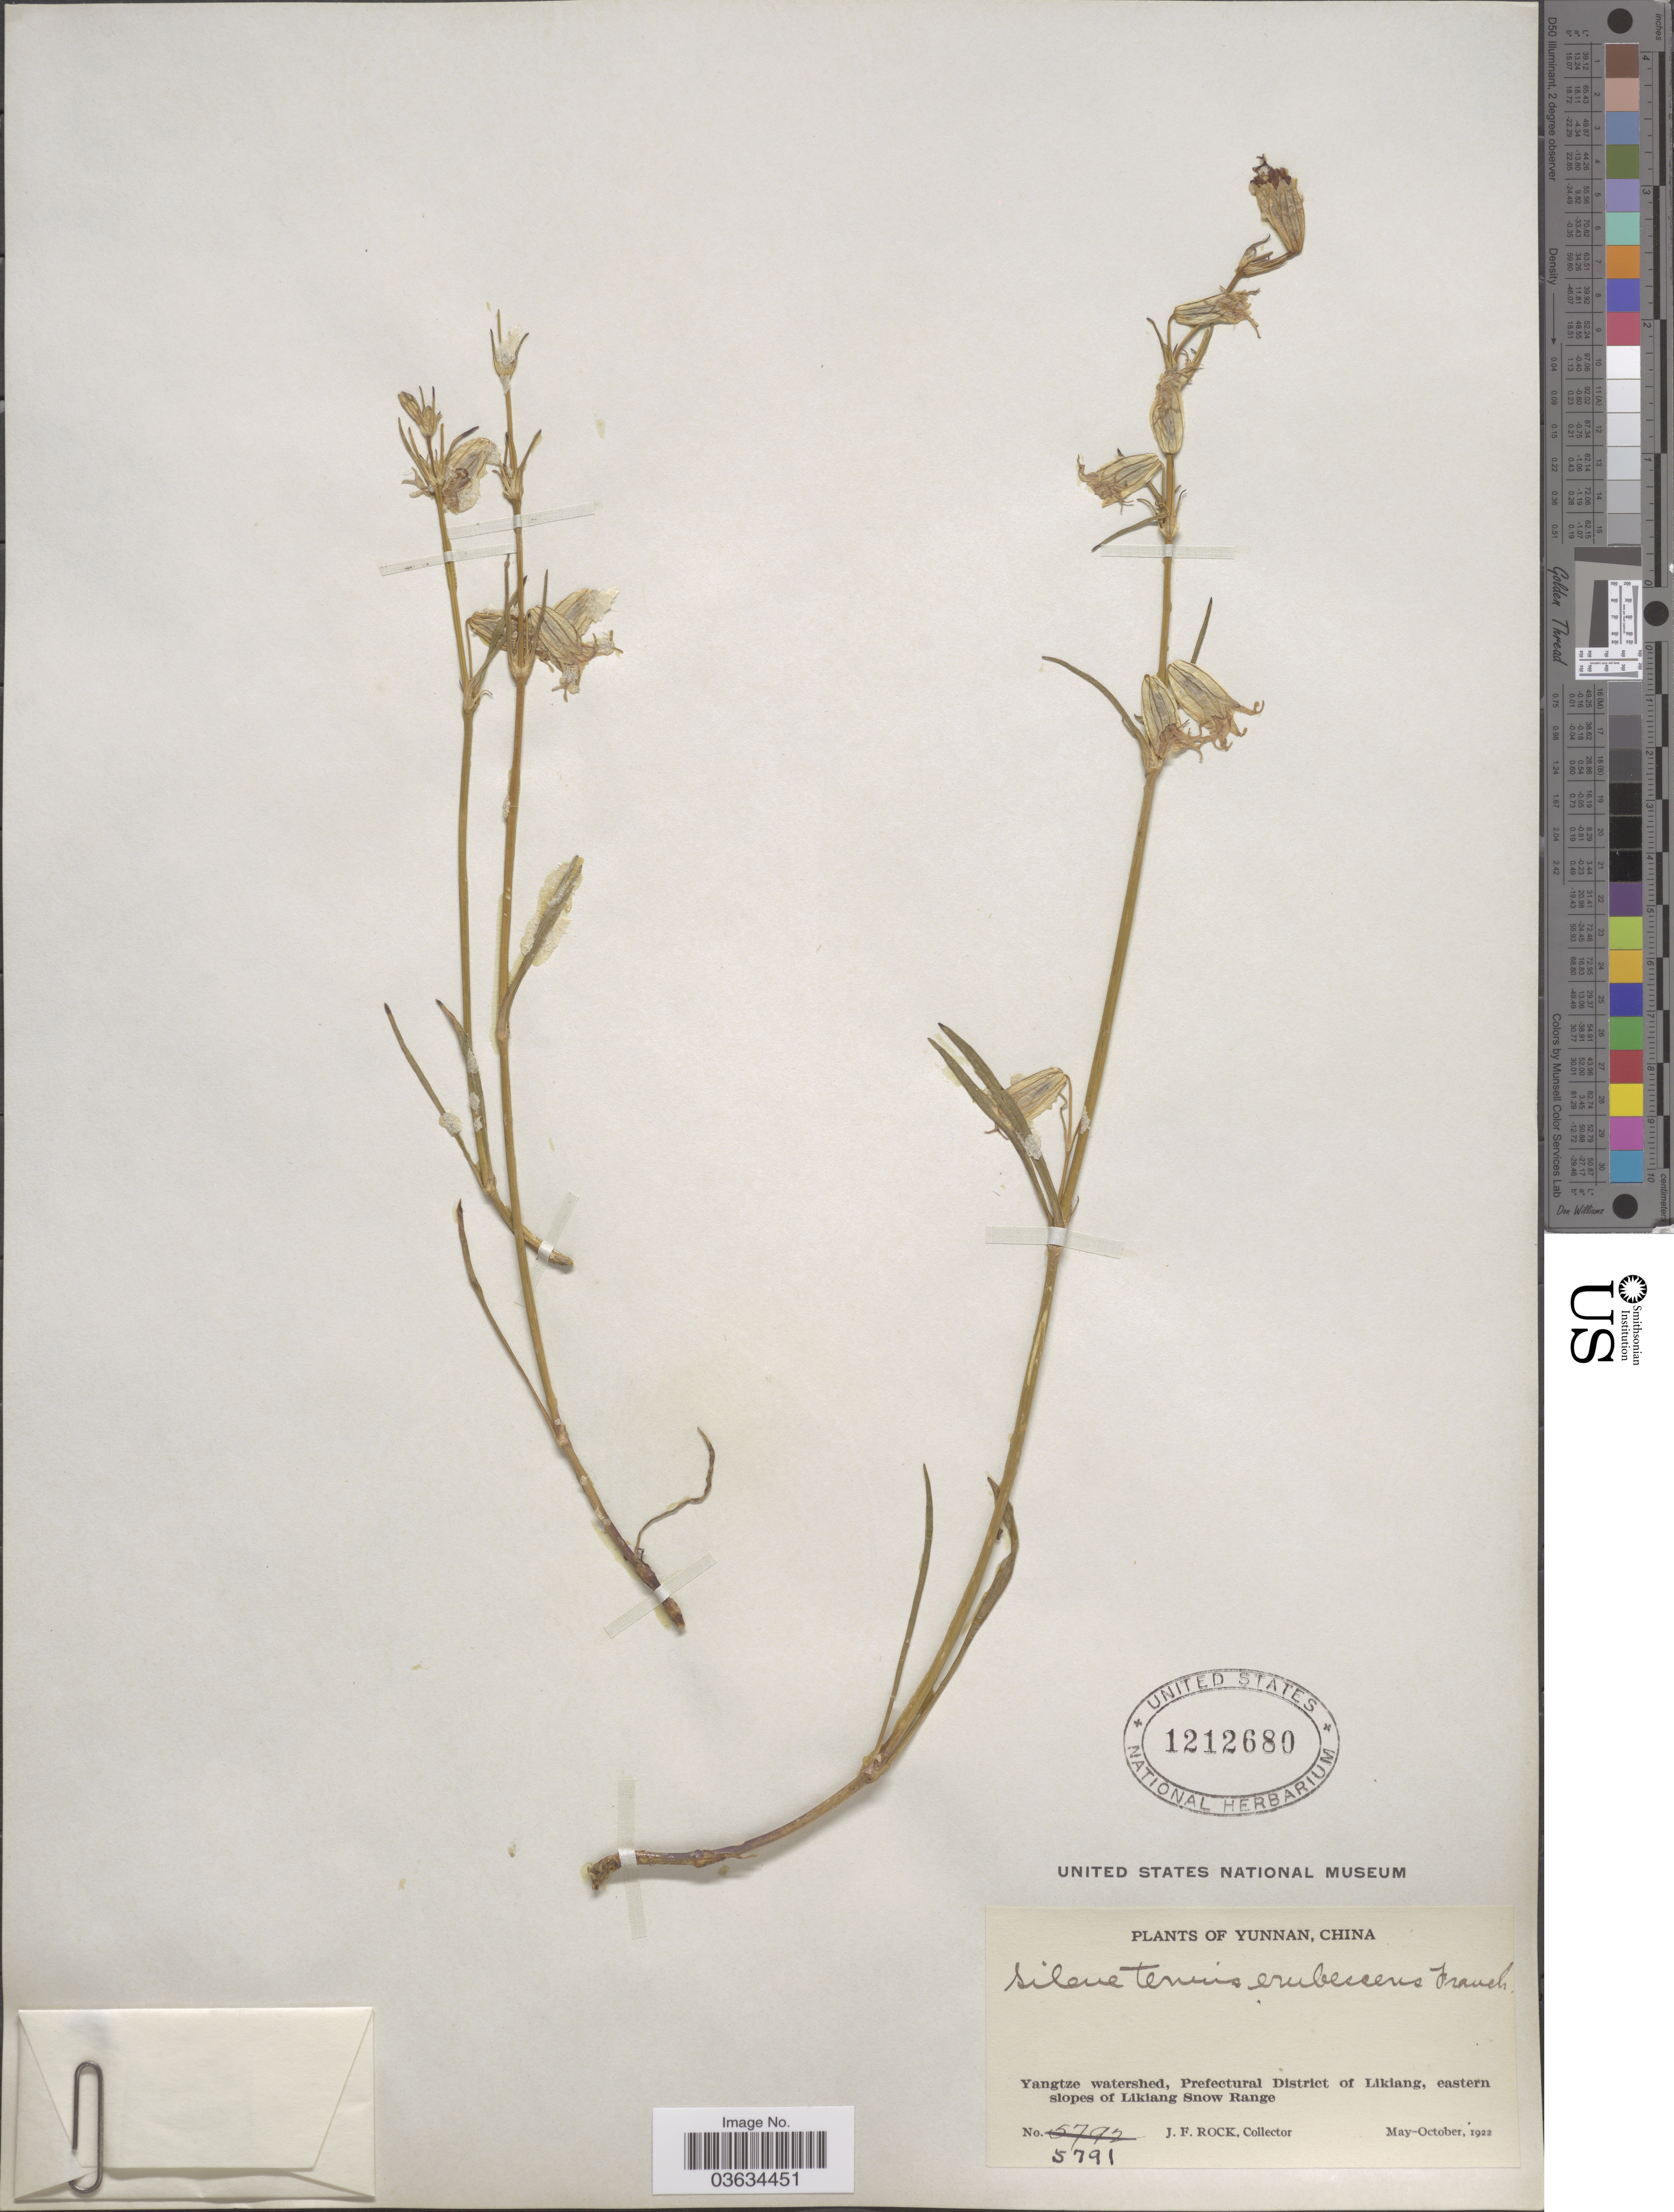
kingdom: Plantae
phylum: Tracheophyta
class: Magnoliopsida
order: Caryophyllales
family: Caryophyllaceae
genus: Silene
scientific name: Silene tenuis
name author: Willd.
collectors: J. Rock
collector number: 5791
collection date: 1922-05/1922-10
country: China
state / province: Yunnan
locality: Yangtze watershed, Prefectural District of Likiang, eastern slopes of Likiang Snow Range.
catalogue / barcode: US 1212680